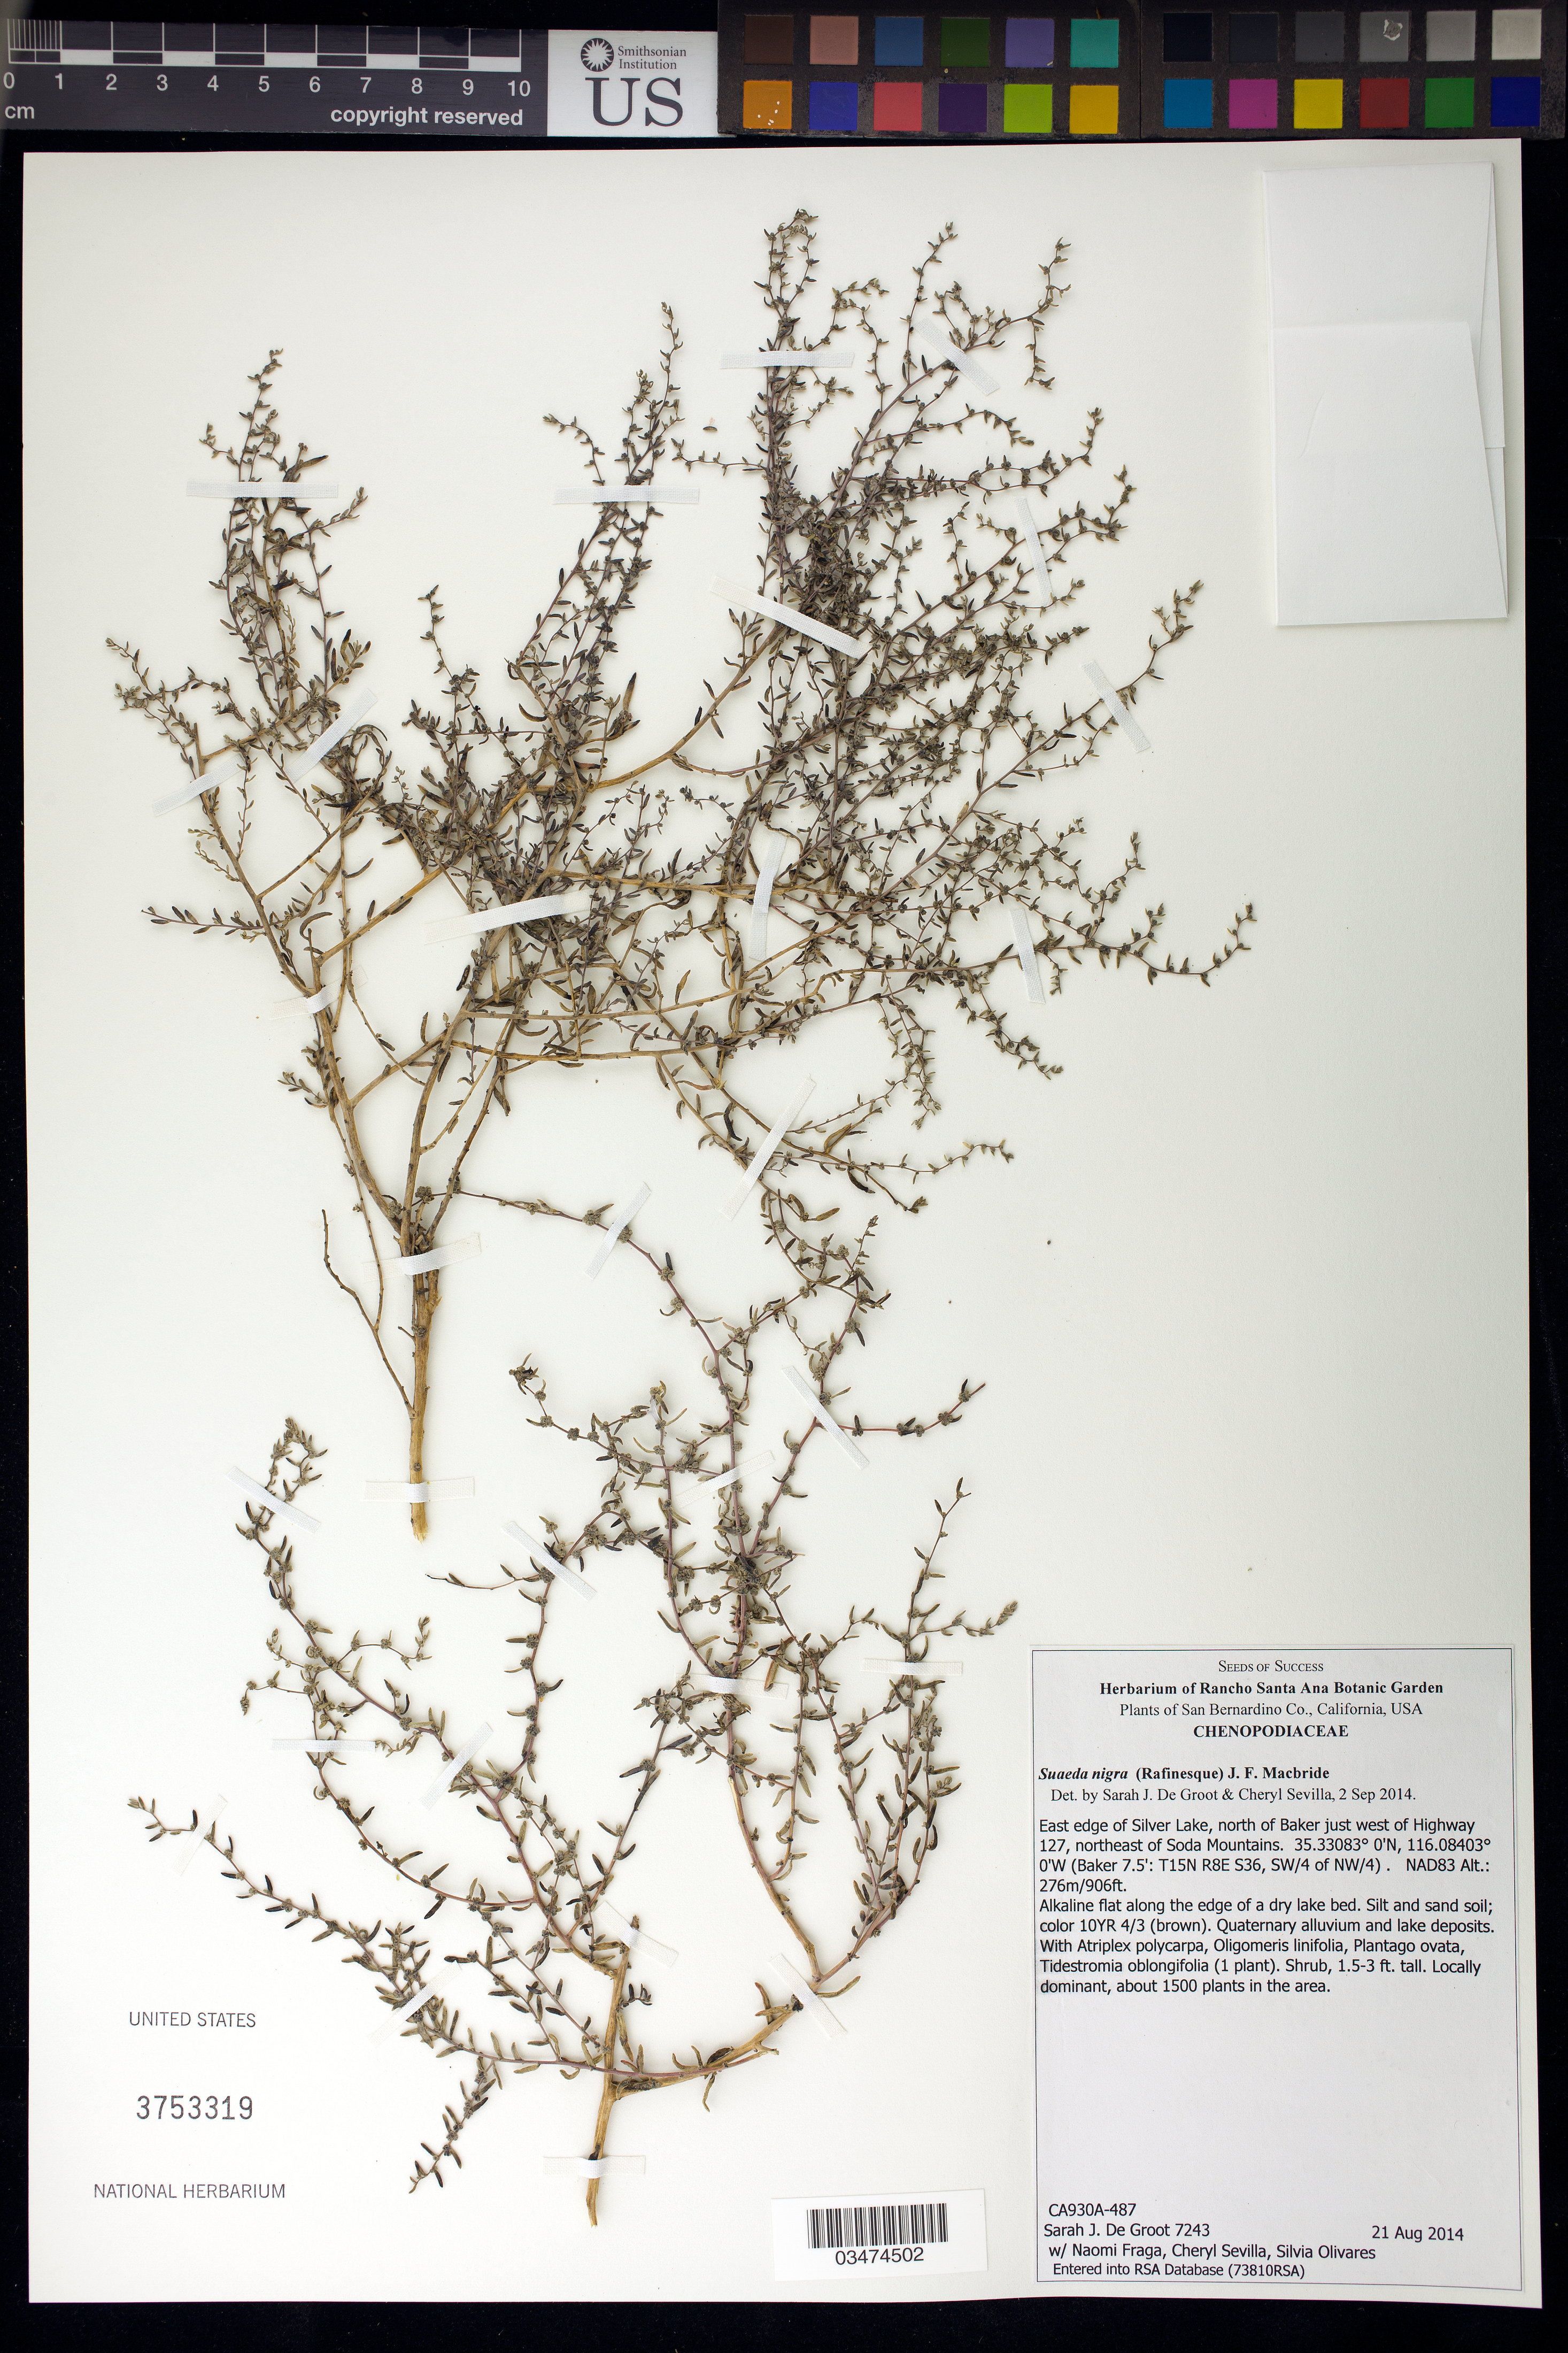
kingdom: Plantae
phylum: Tracheophyta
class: Magnoliopsida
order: Caryophyllales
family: Amaranthaceae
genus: Suaeda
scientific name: Suaeda nigra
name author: (Raf.) J.F. Macbr.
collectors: S. De Groot, C. Sevilla, N. Fraga & S. Olivares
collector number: CA930A-487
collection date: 2014-08-21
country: United States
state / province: California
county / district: San Bernardino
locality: E edge of Silver Lake, N of Baker just of W of Hwy 127, NE of Soda Mtns.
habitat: Silt and sand soil, quaternary alluvium and lake deposits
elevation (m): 276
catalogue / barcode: US 3753319